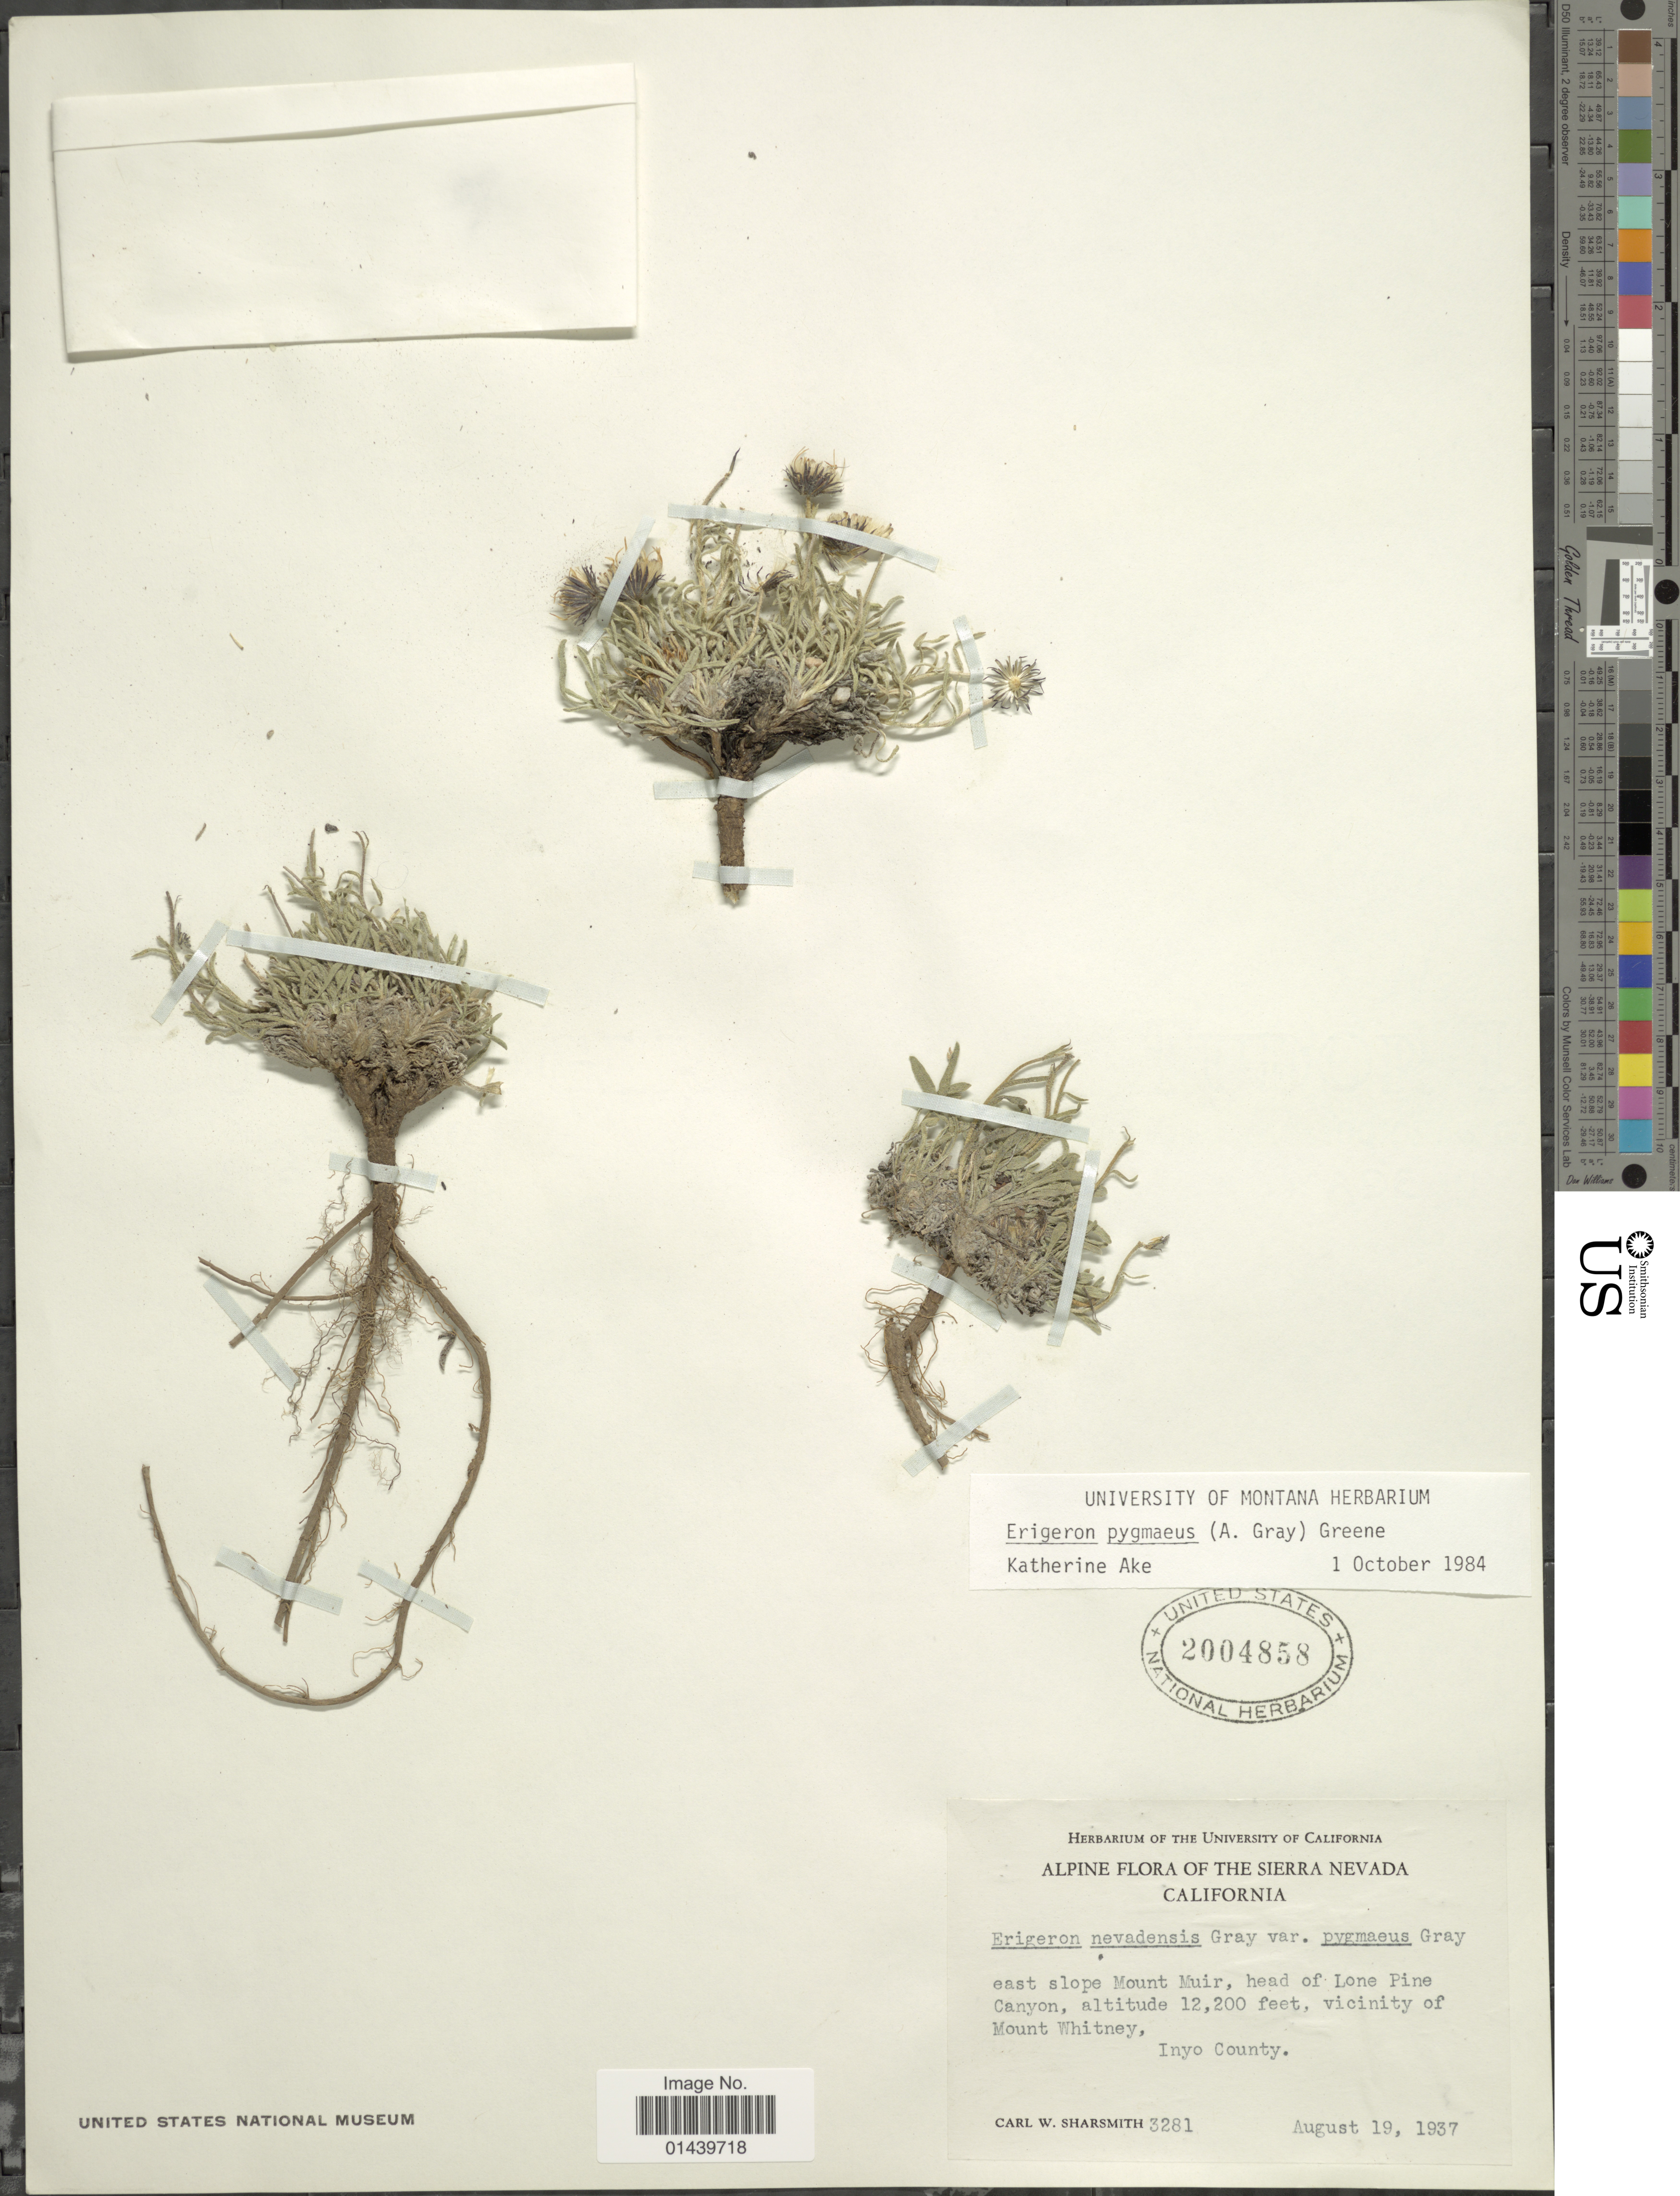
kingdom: Plantae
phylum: Tracheophyta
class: Magnoliopsida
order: Asterales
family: Asteraceae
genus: Erigeron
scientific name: Erigeron pygmaeus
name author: (A. Gray) Greene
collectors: C. Sharsmith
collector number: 3281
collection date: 1937-08-19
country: United States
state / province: California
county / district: Inyo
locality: The Sierra Nevada. East slope Mount Muir, head of Lone Pine Canyon. Vicinity of Mount Whitney, Inyo County.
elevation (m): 3719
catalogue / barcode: US 2004858